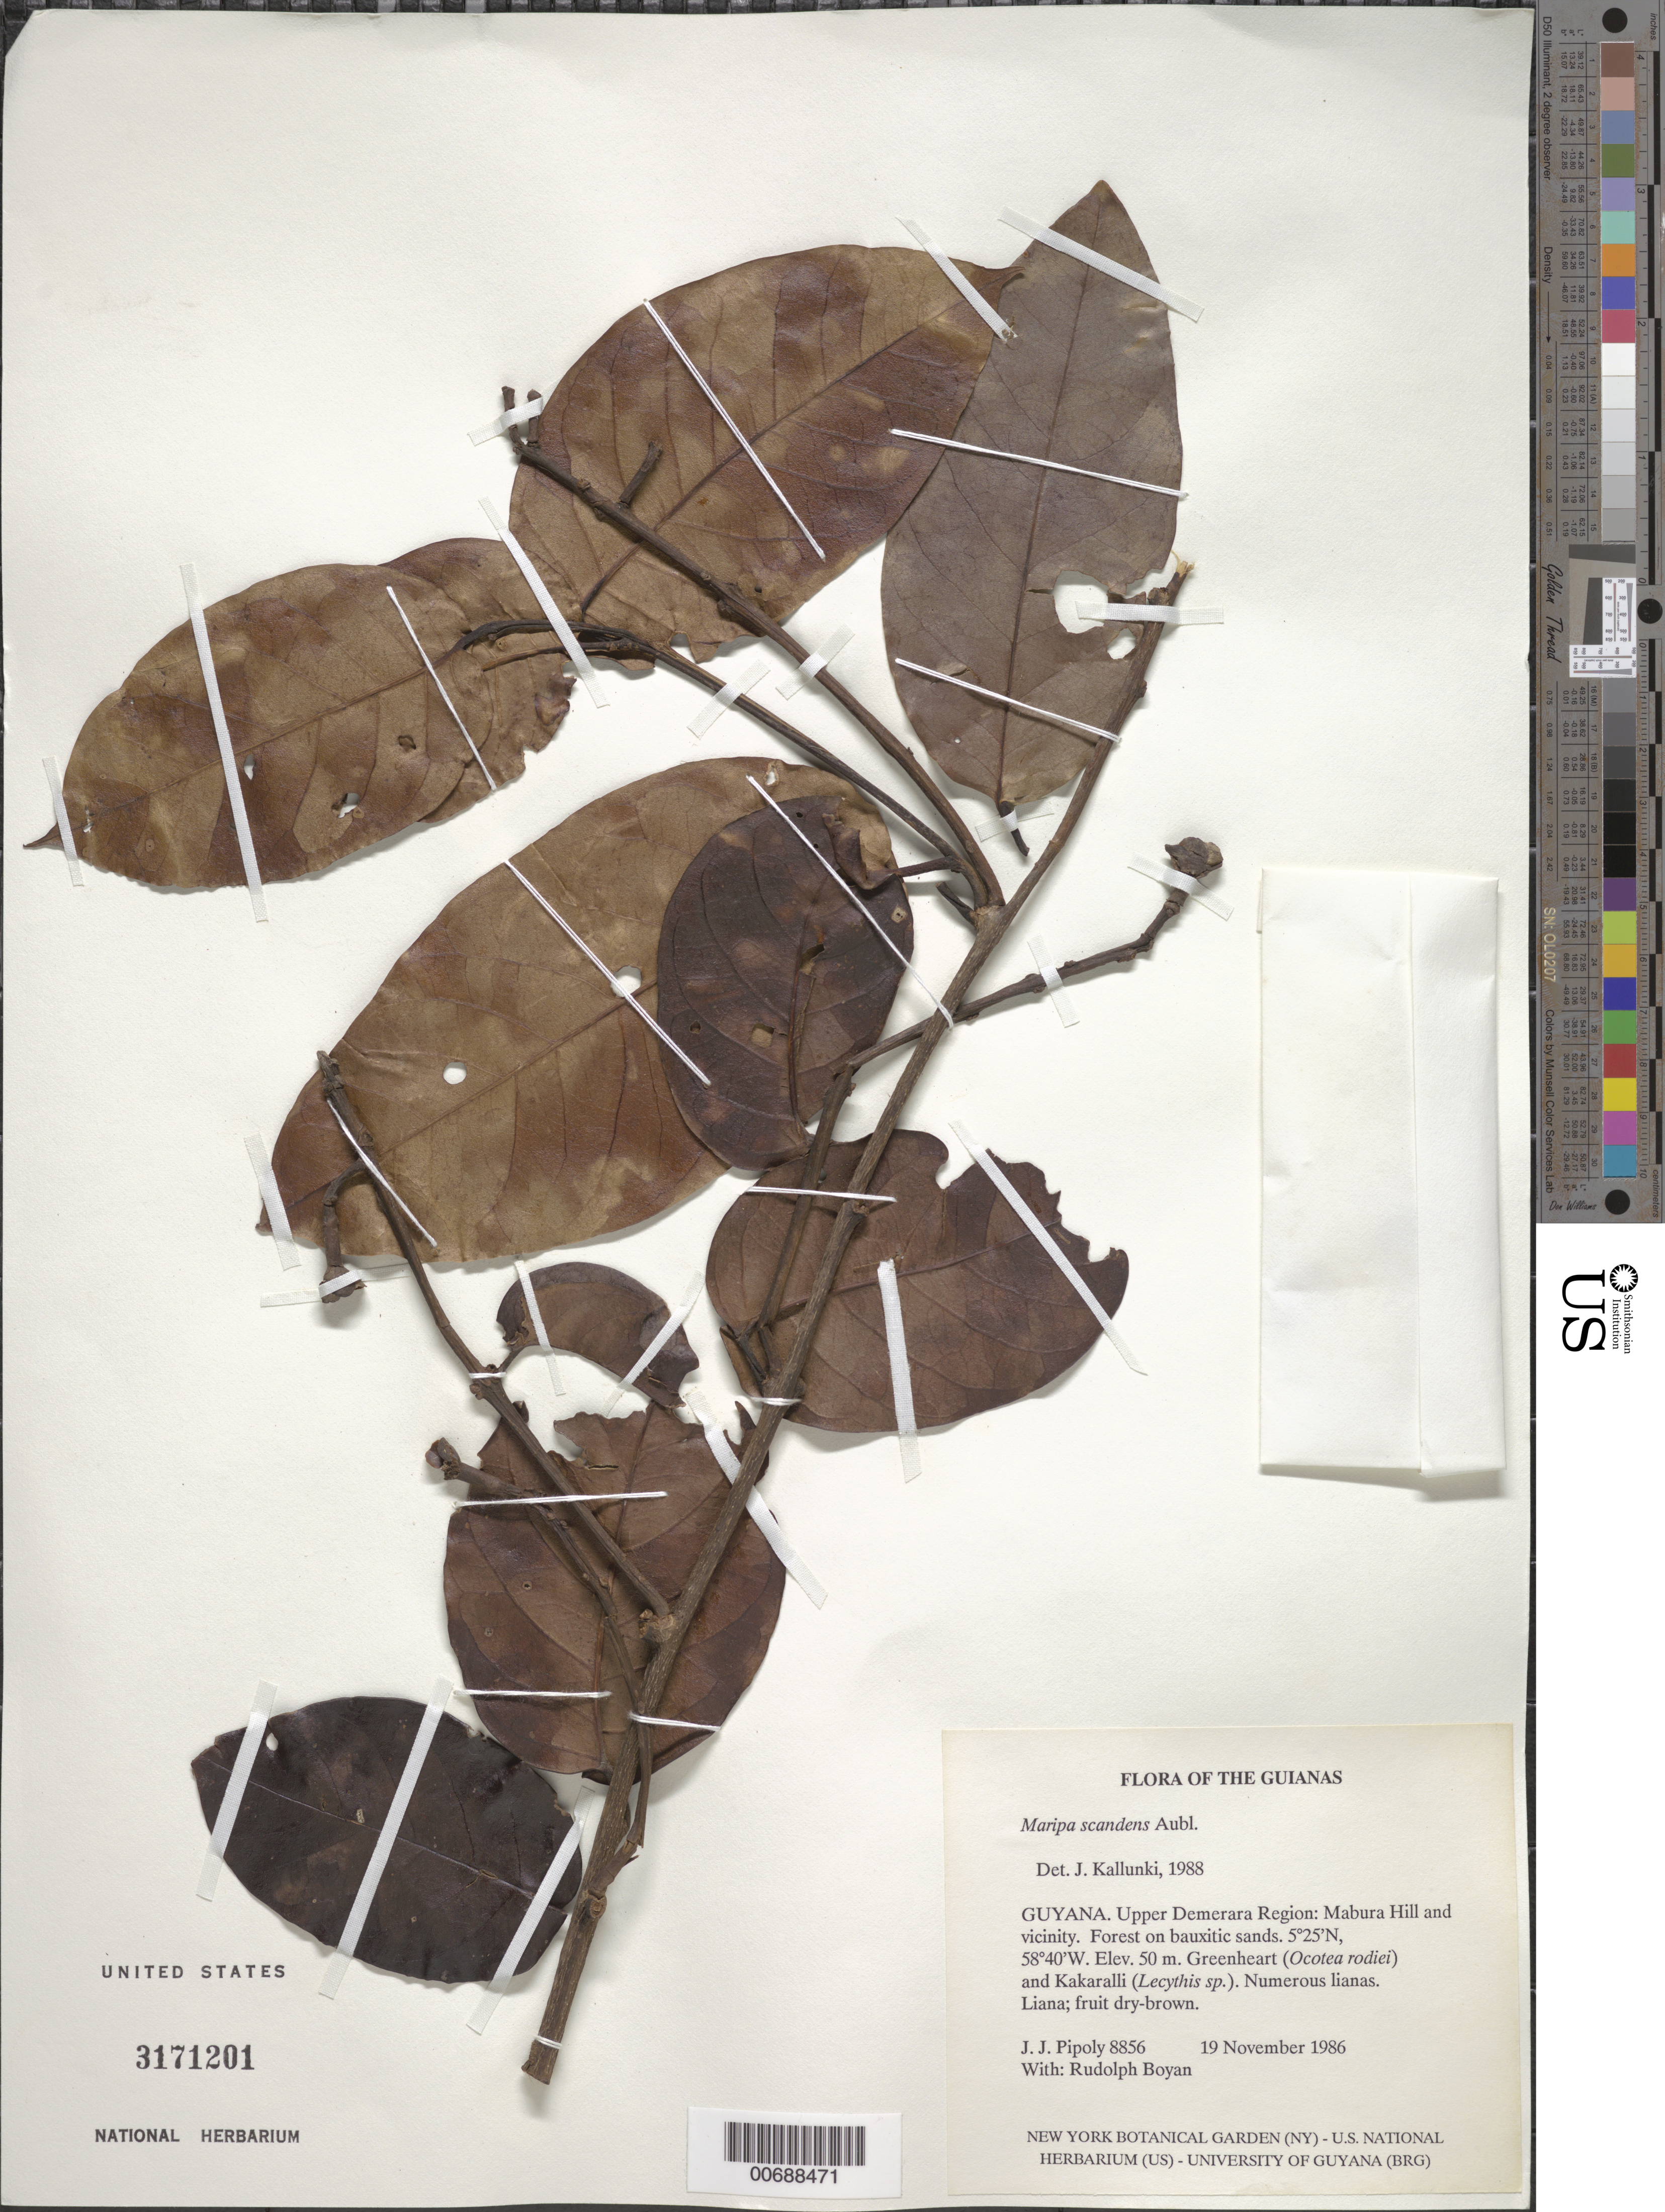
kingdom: Plantae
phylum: Tracheophyta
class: Magnoliopsida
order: Solanales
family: Convolvulaceae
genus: Maripa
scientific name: Maripa scandens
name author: Aubl.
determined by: Kallunki, Jacquelyn A.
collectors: J. J. Pipoly & R. Boyan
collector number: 8856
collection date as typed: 19 November 1986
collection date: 1986-11-19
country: Guyana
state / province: U. Demerara-Berbice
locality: Mabura Hill and vicinity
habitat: Forest on bauxitic sands. Greenheart (Ocotea rodiaei) and Kakaralli (Lecythis sp). Numerous lianas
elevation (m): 50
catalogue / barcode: US 3171201